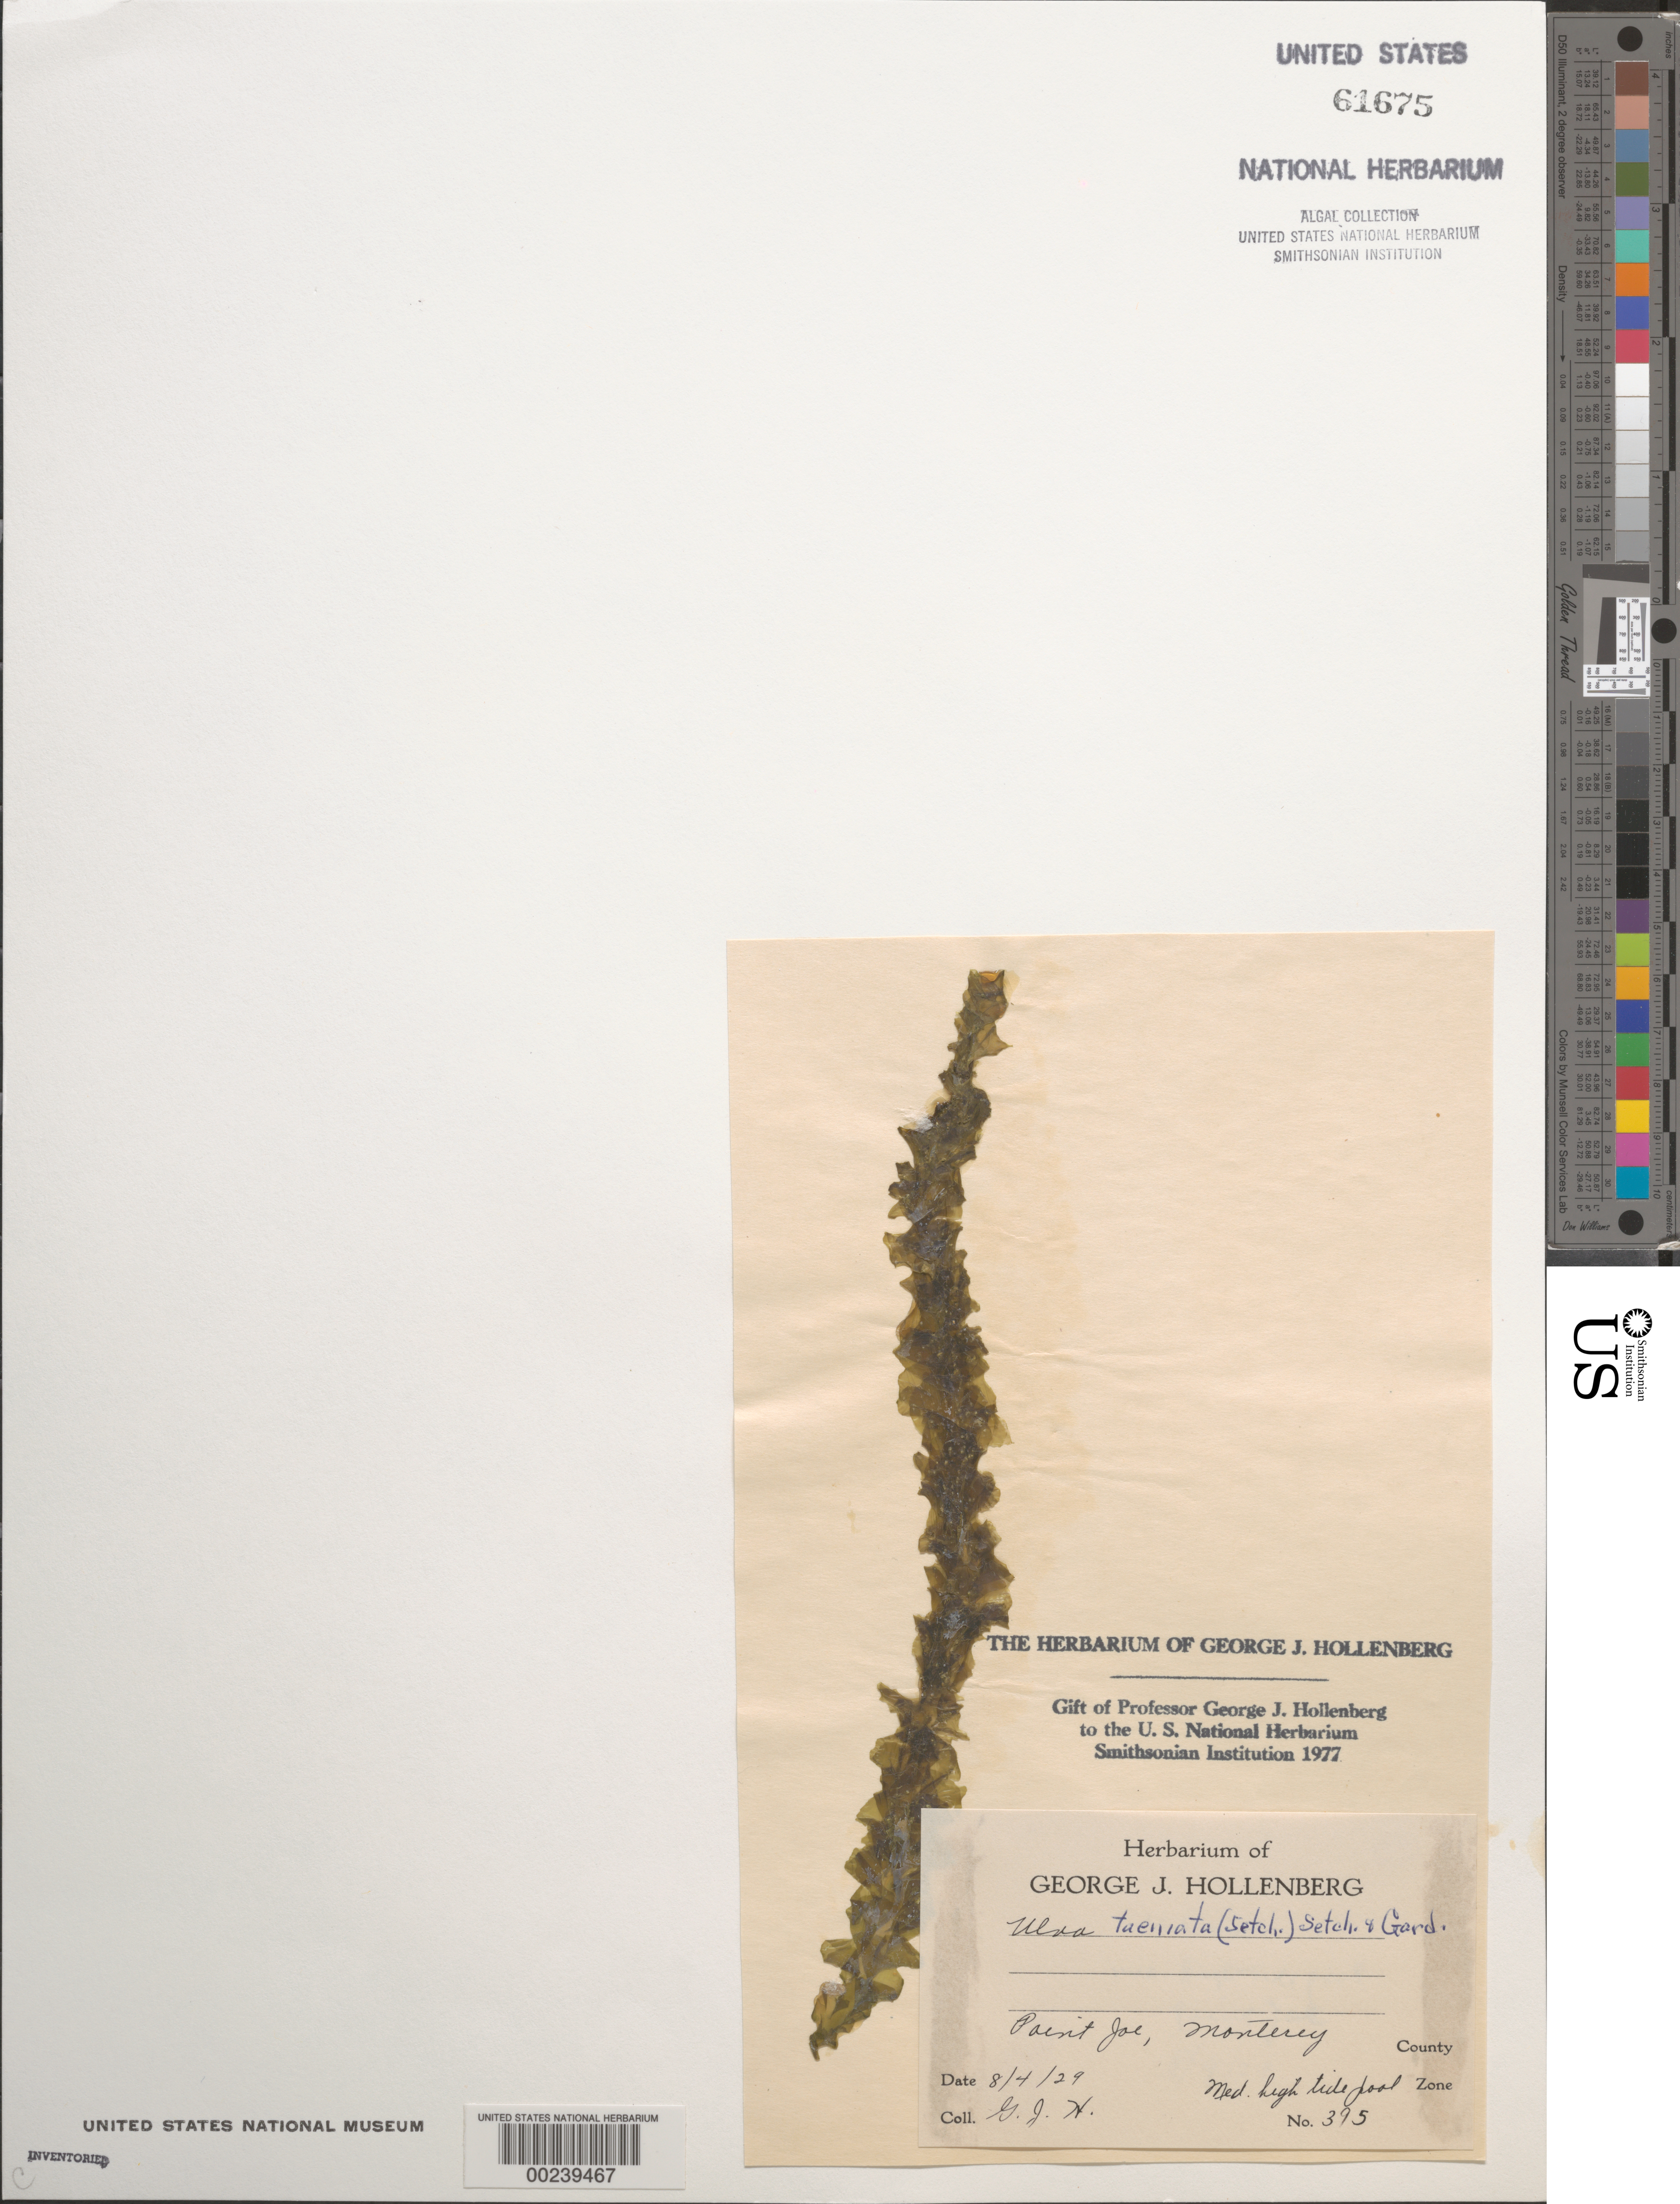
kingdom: Plantae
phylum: Chlorophyta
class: Ulvophyceae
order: Ulvales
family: Ulvaceae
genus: Ulva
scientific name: Ulva taeniata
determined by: Hollenberg, George J.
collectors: G. Hollenberg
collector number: GJH 395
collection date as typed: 04 Aug 1929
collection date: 1929-08-04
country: United States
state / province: California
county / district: Monterey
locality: Point Joe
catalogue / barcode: US 61675